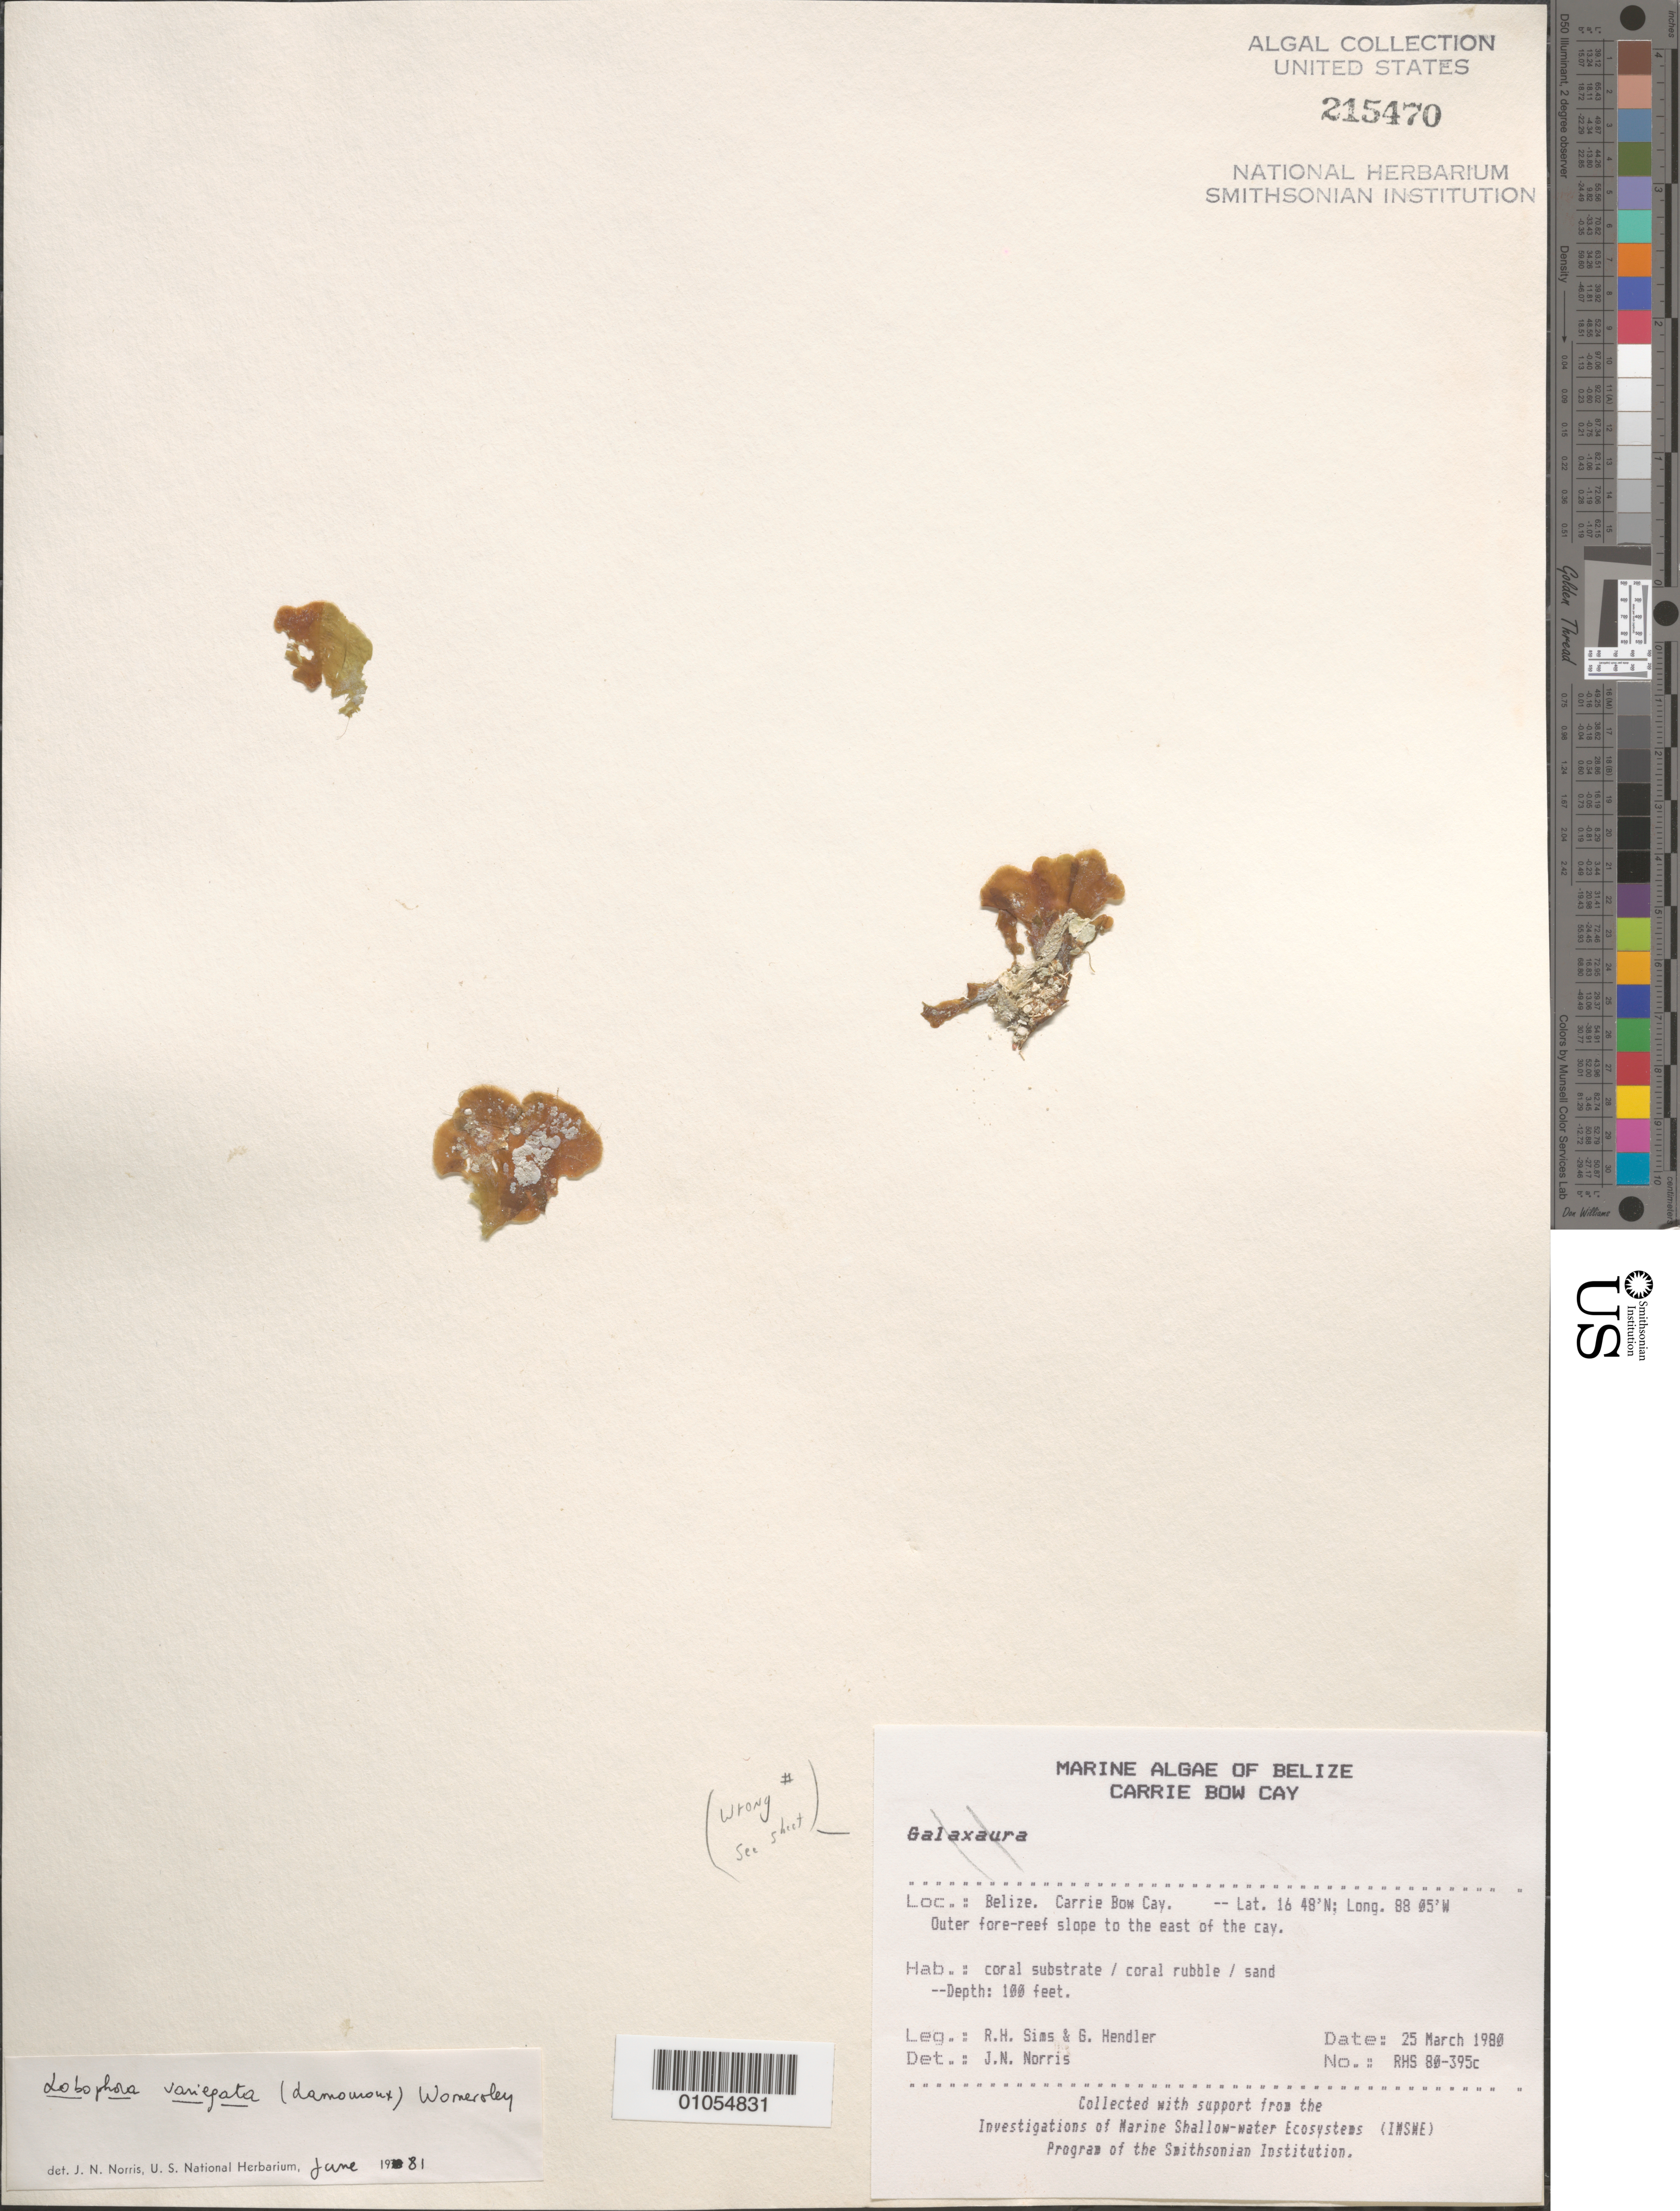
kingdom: Chromista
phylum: Ochrophyta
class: Phaeophyceae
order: Dictyotales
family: Dictyotaceae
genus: Lobophora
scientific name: Lobophora variegata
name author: (J.V.Lamouroux) Womersley & E.C. Oliveira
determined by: Norris, James N.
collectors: R. H. Sims & G. Hendler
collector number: RHS 80-395C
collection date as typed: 25 Mar 1980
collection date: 1980-03-25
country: Belize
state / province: Stann Creek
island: Carrie Bow Cay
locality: Outer fore-reef slope to east of the cay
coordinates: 16 48'N, 88 05'W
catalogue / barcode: US 215470